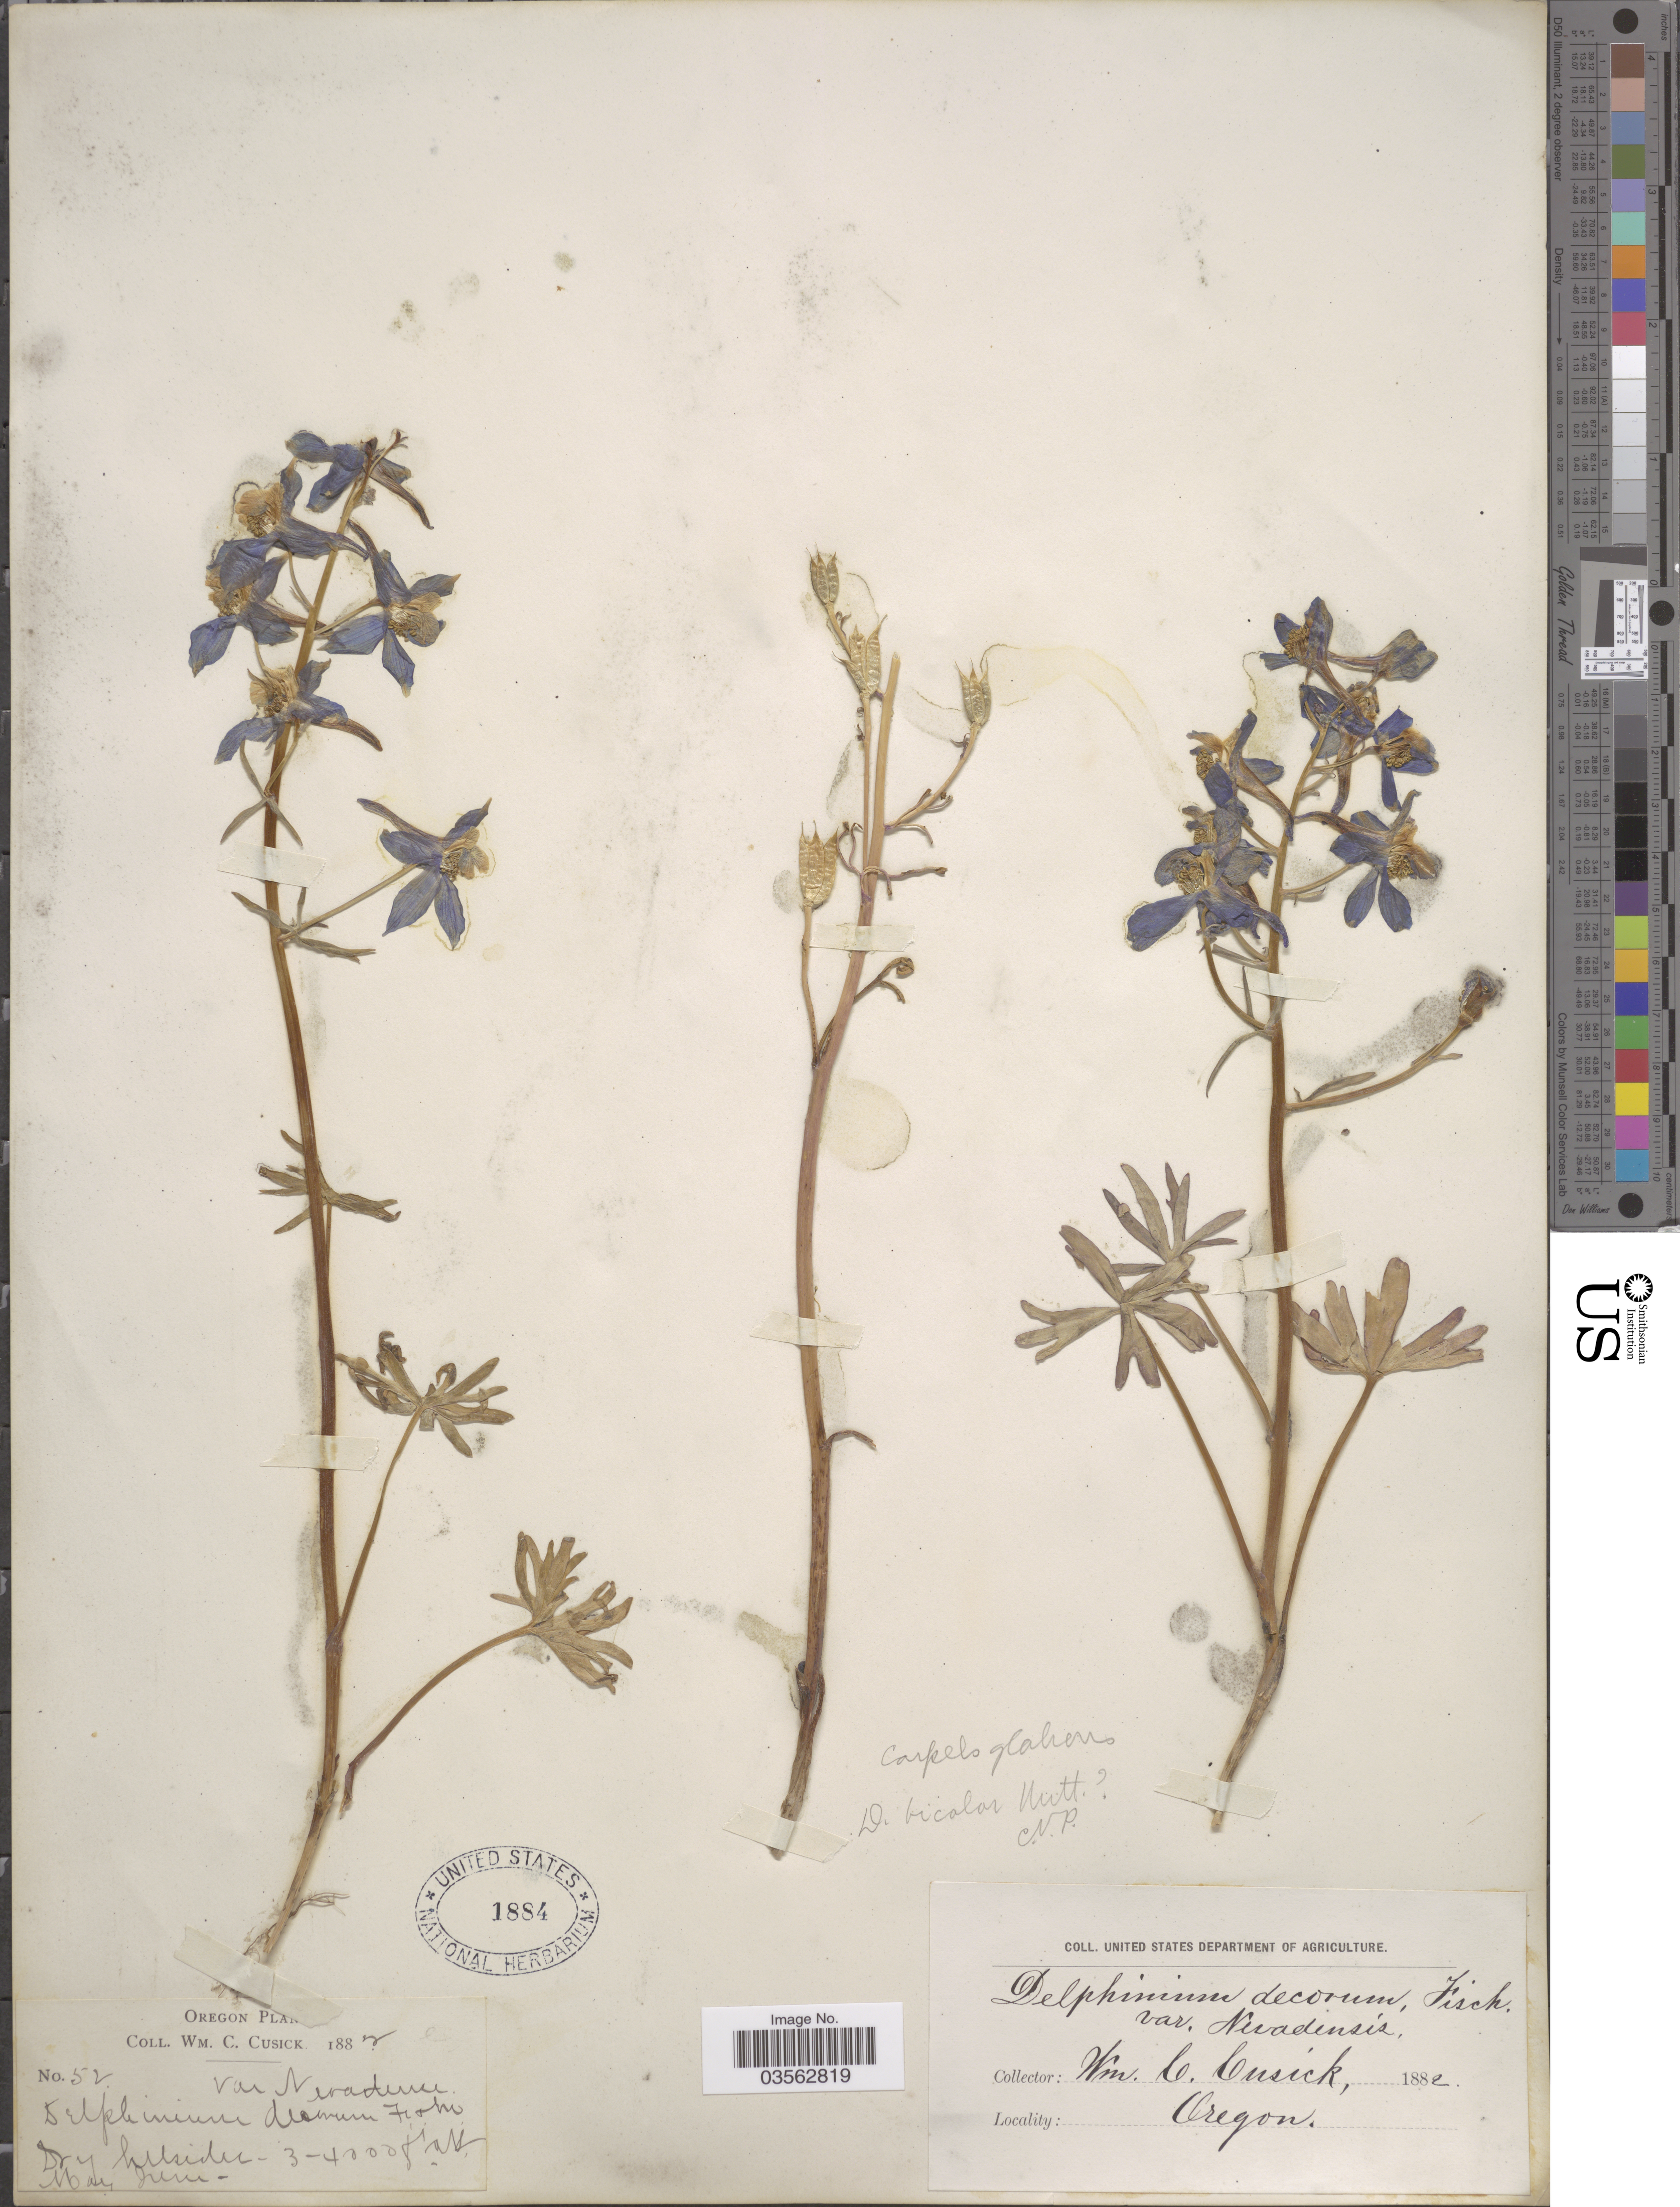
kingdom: Plantae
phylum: Tracheophyta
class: Magnoliopsida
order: Ranunculales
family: Ranunculaceae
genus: Delphinium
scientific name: Delphinium columbianum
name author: Greene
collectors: W. C. Cusick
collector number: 52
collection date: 1882-05/1882-06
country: United States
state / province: Oregon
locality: Dry hillsides.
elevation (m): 914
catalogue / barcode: US 1884